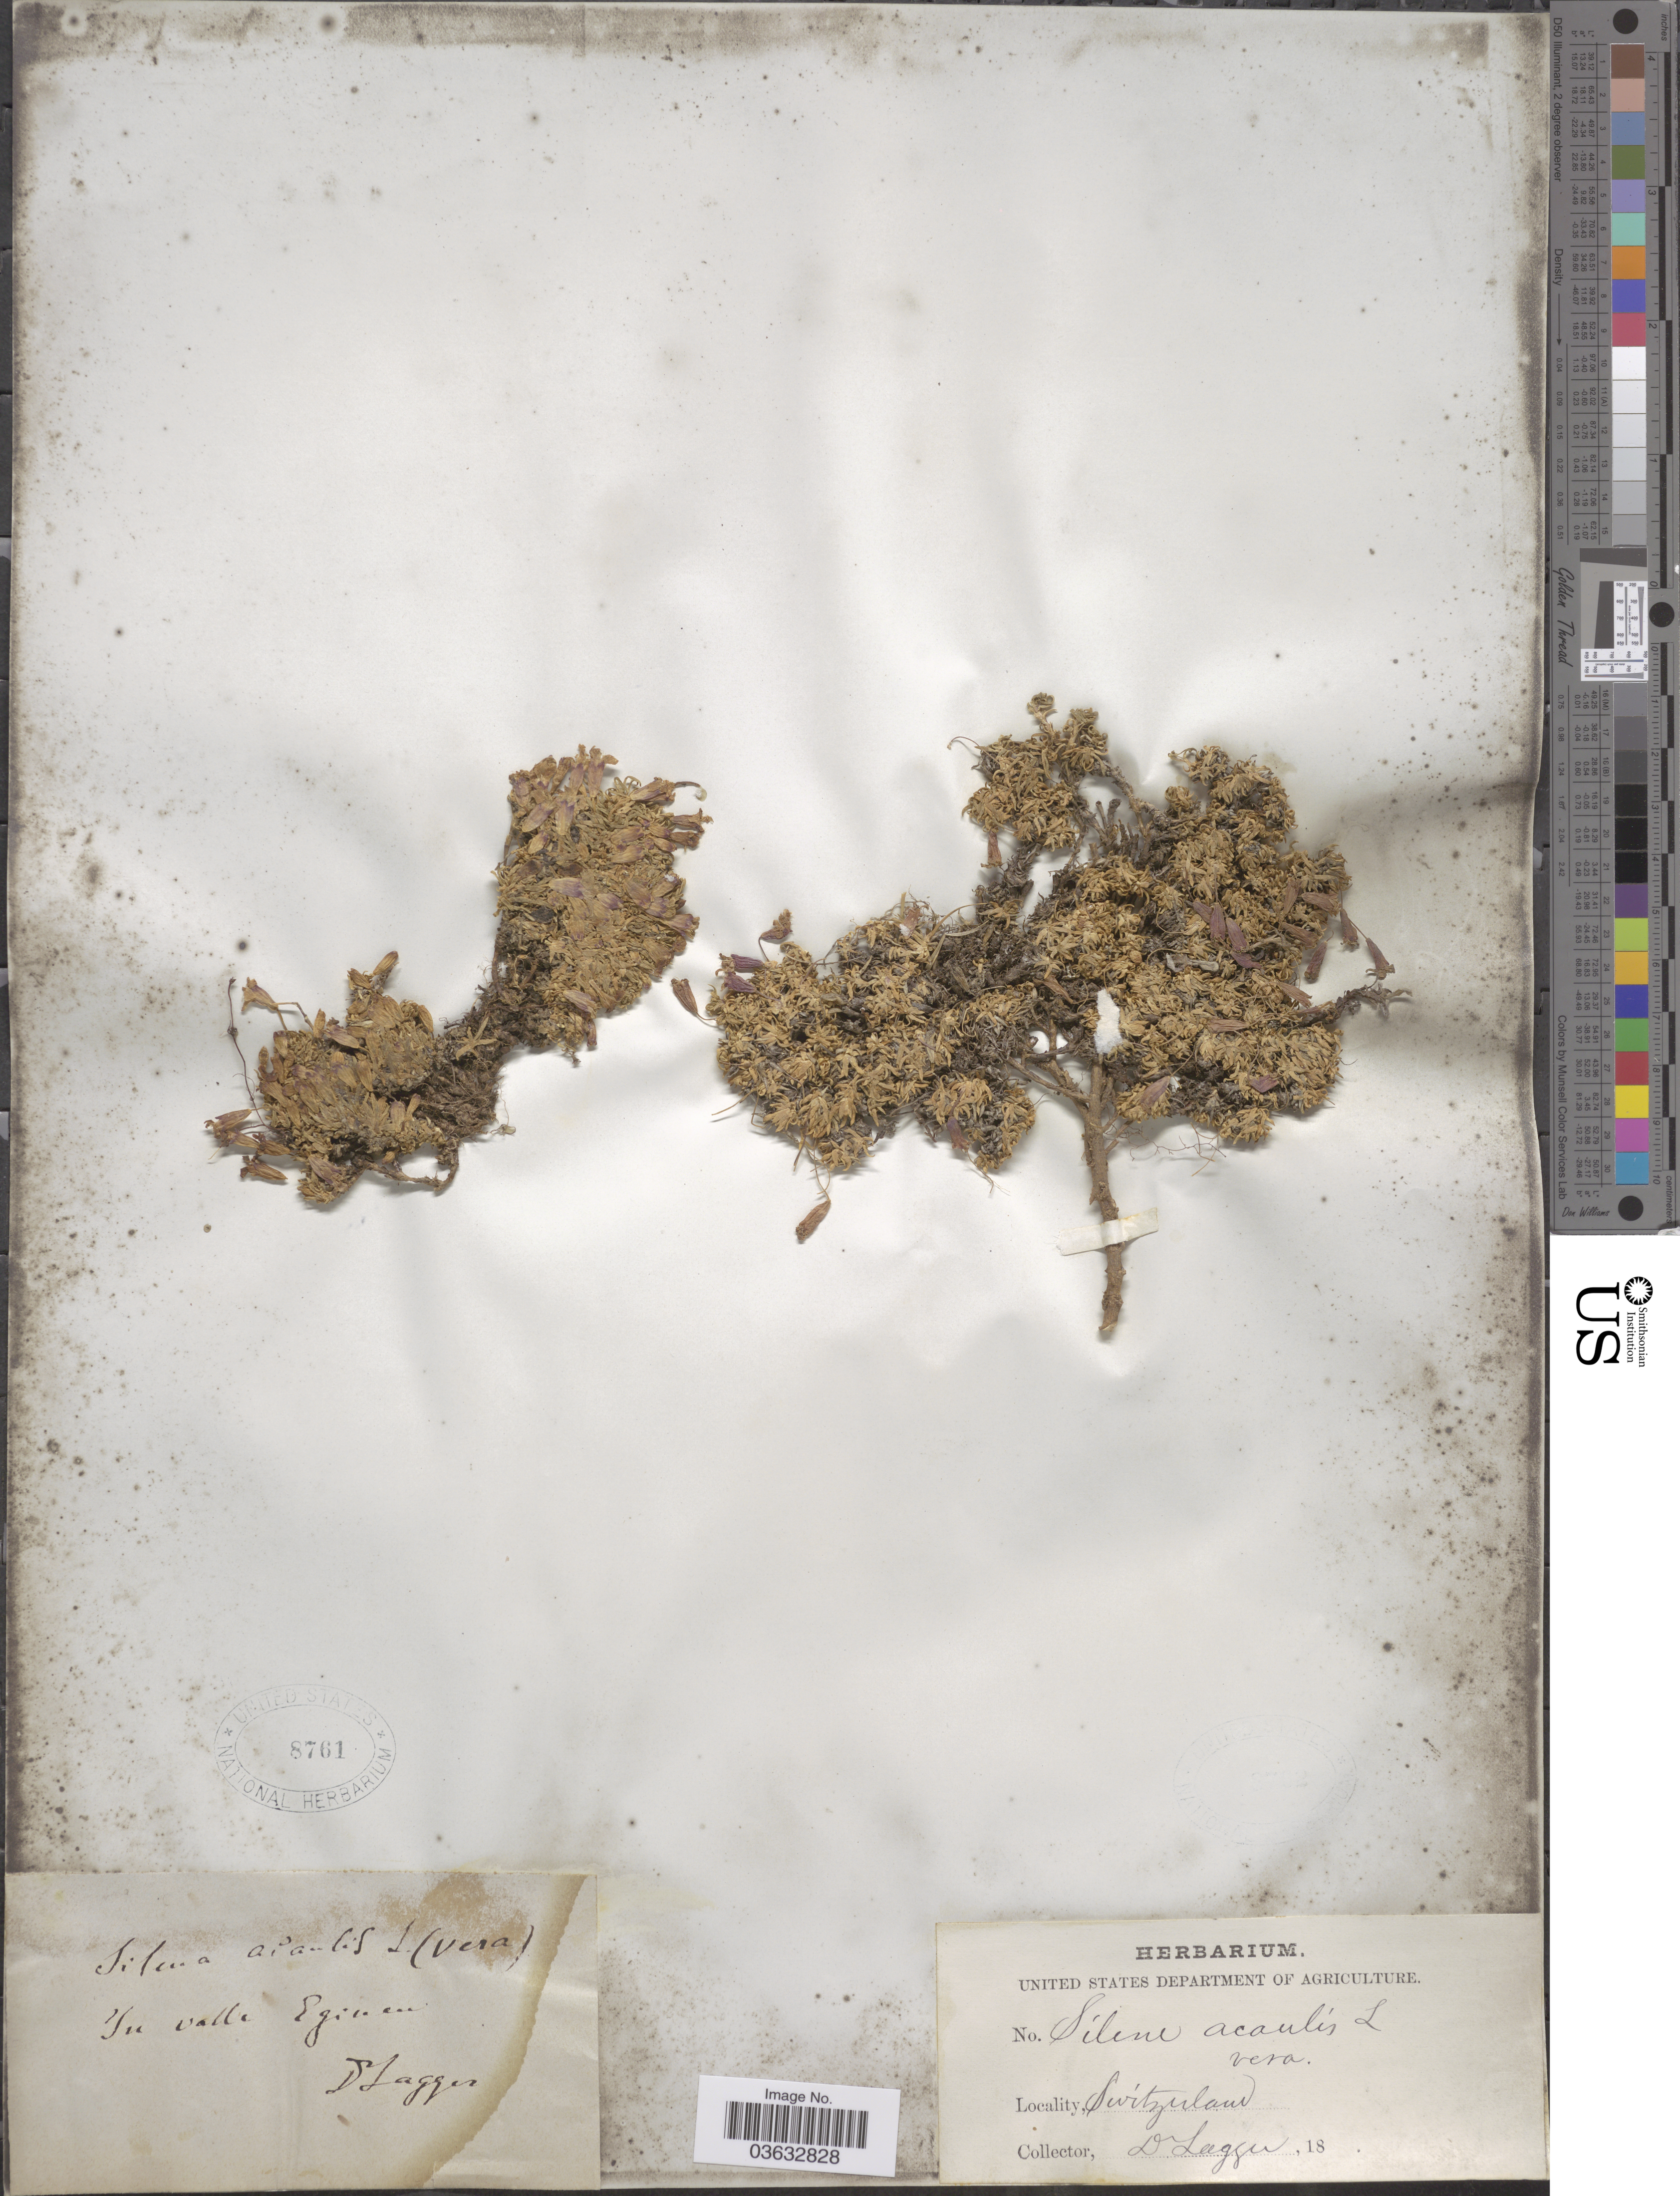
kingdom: Plantae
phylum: Tracheophyta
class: Magnoliopsida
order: Caryophyllales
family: Caryophyllaceae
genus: Silene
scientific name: Silene acaulis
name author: (L.) Jacq.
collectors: F. J. Lagger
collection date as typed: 18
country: Switzerland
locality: In valle Eginen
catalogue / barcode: US 8761